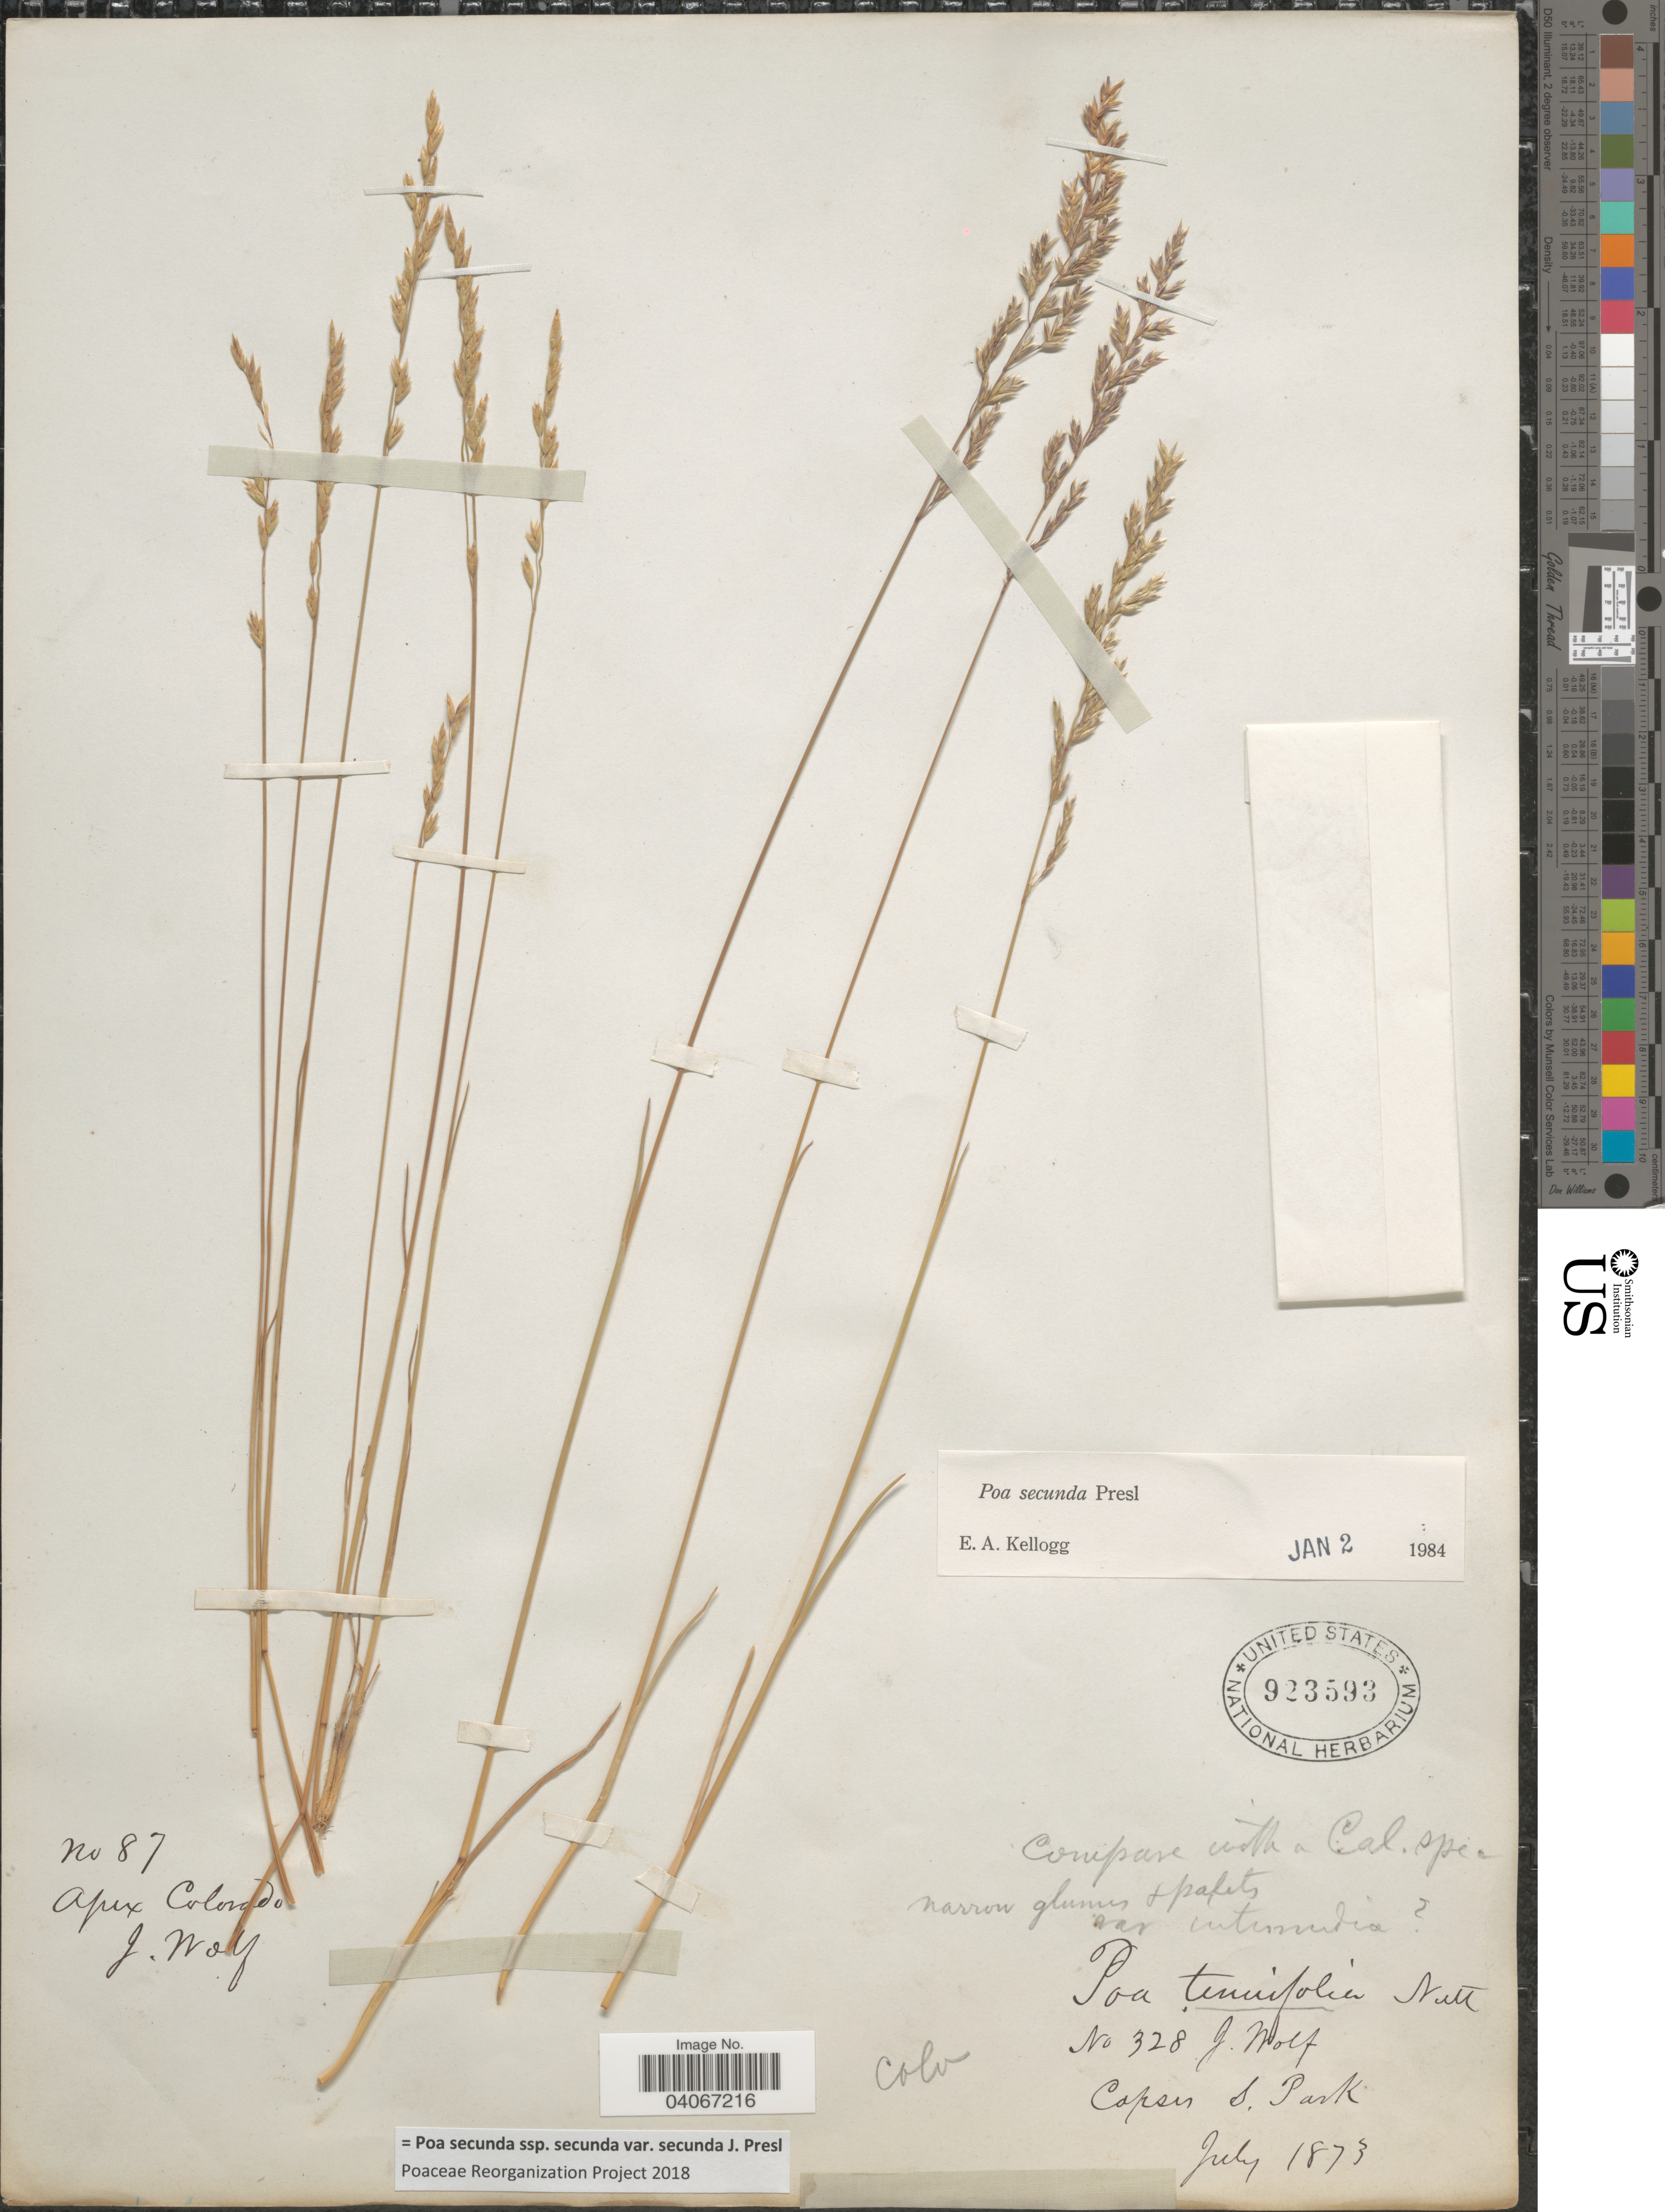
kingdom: Plantae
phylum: Tracheophyta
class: Liliopsida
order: Poales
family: Poaceae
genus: Poa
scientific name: Poa secunda subsp. secunda var. secunda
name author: J. Presl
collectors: J. Wolf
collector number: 328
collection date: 1873-07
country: United States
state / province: Colorado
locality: S. Park.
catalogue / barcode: US 923593